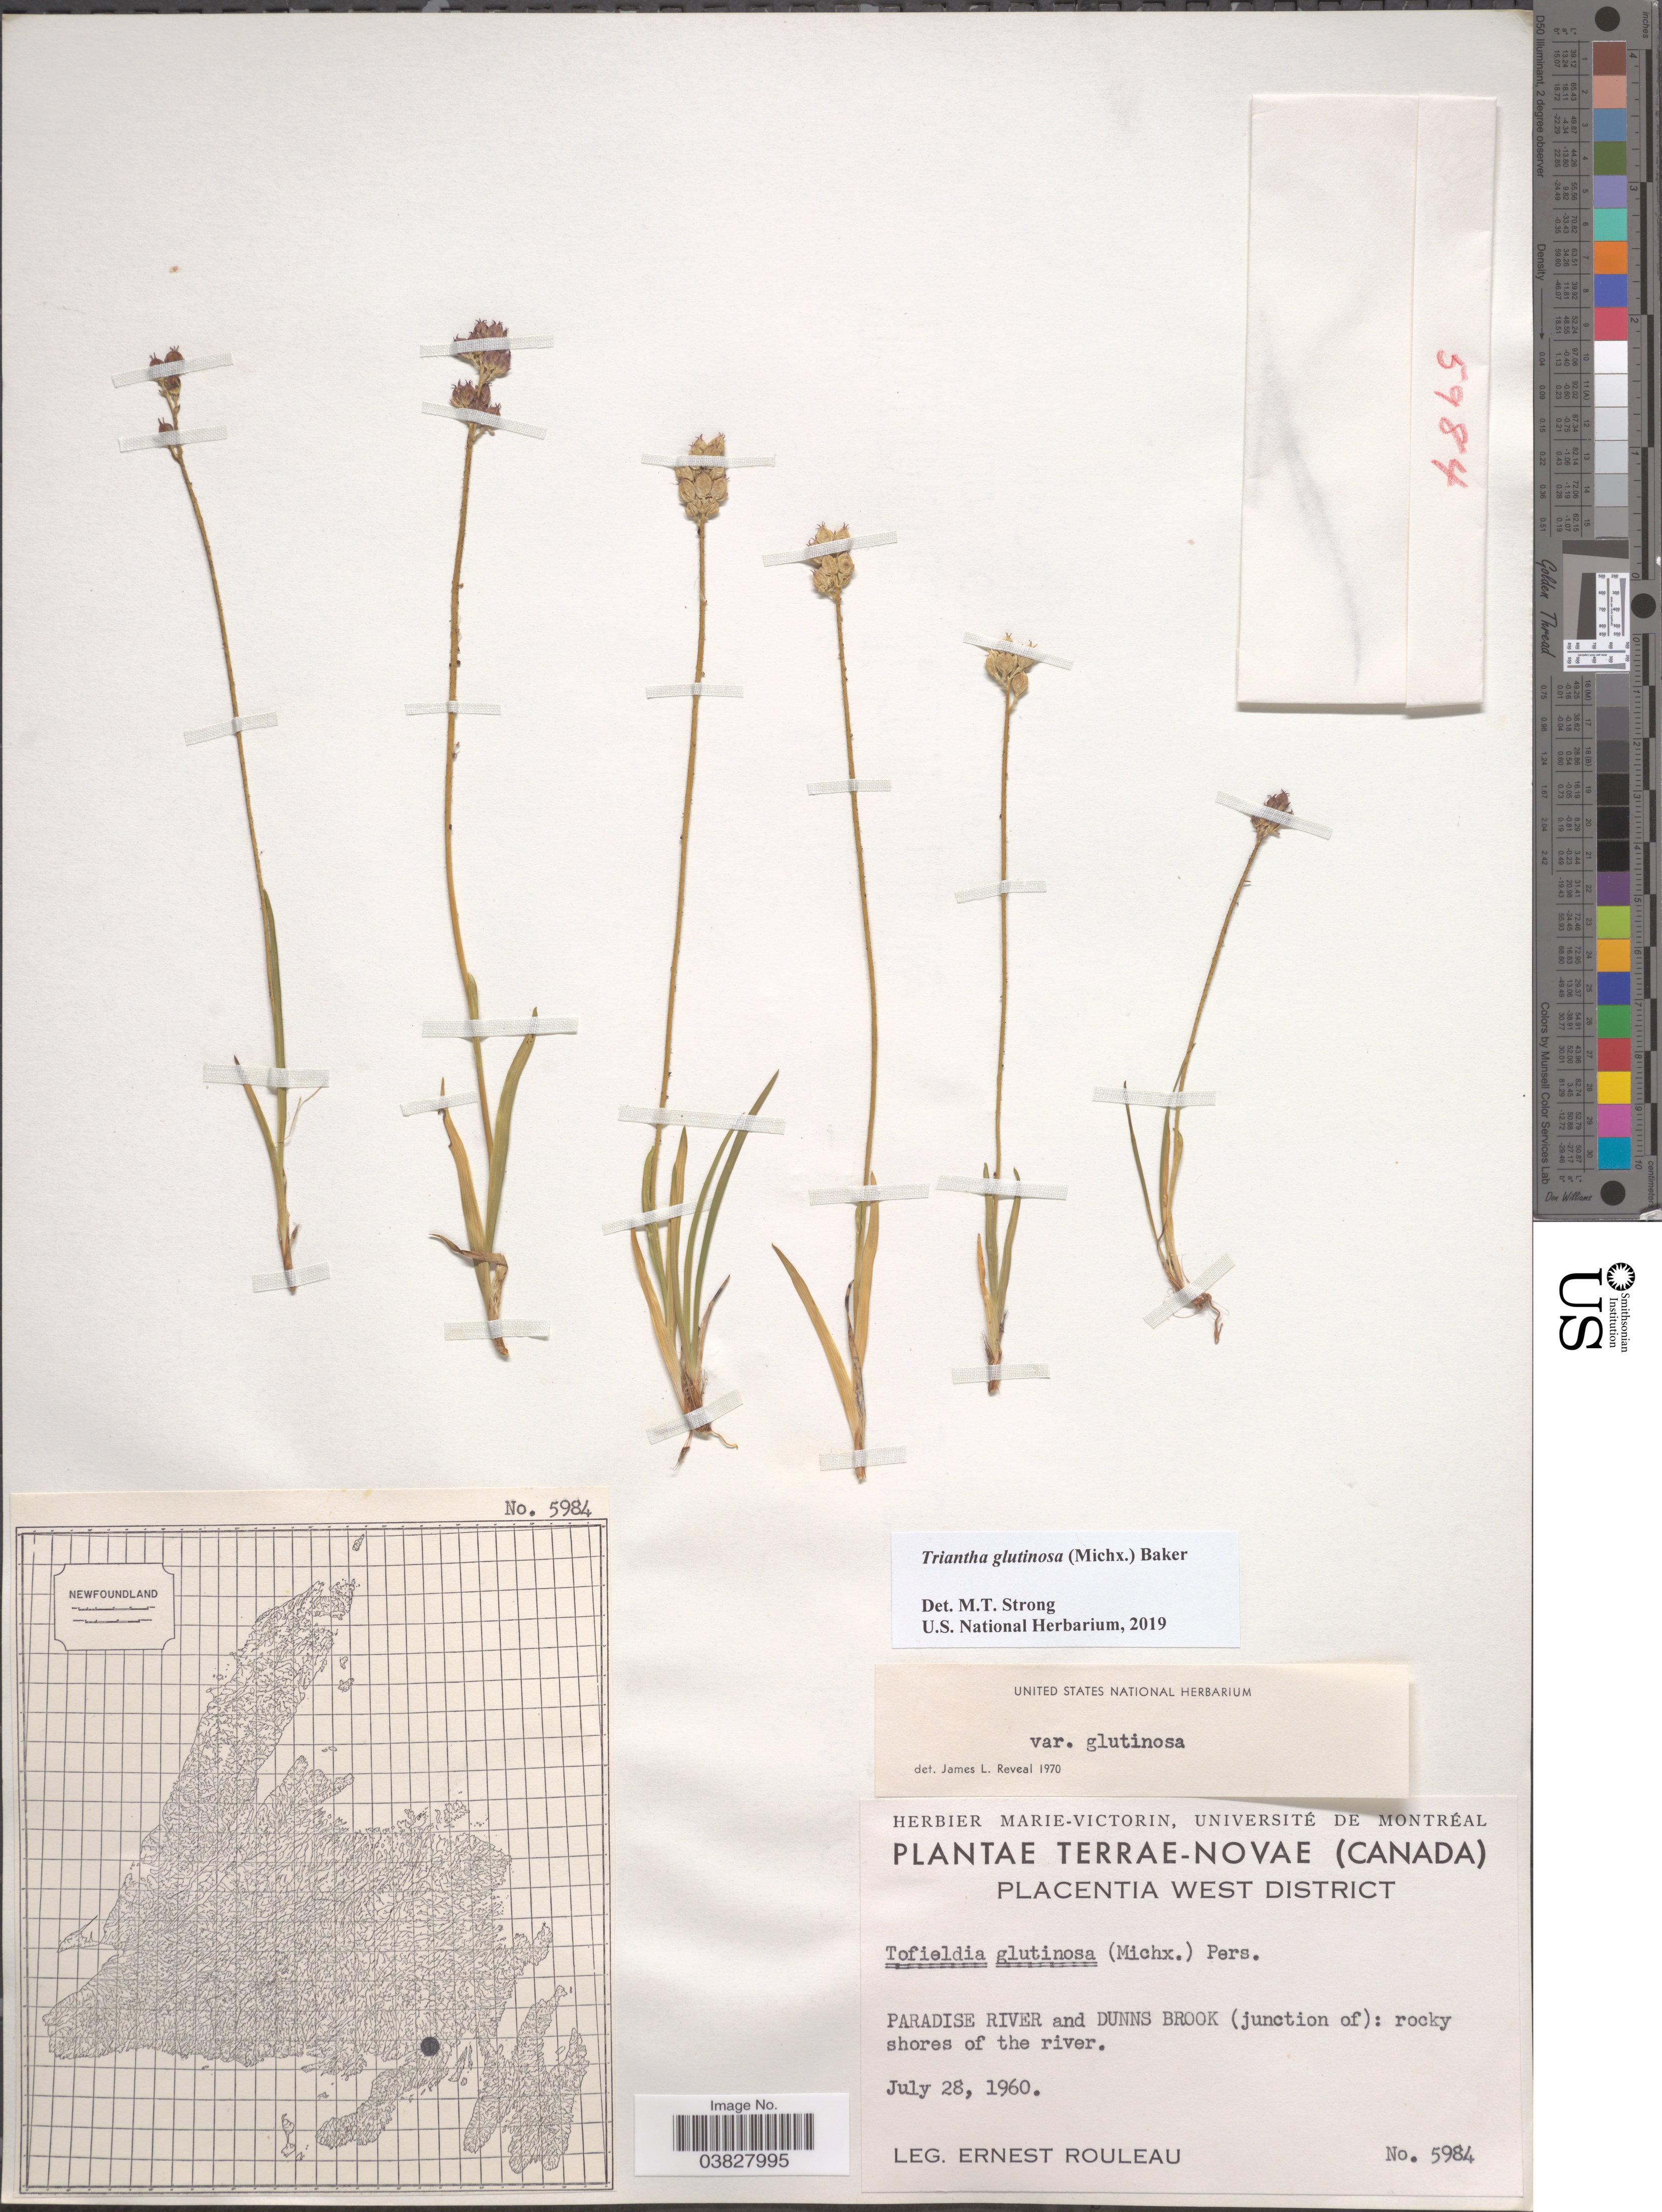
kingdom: Plantae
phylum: Tracheophyta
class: Liliopsida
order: Alismatales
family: Tofieldiaceae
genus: Triantha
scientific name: Triantha glutinosa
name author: (Michx.) Baker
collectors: J. Rouleau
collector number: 5984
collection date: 1960-07-28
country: Canada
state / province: Newfoundland and Labrador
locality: Terrae-Novae. Placentia West District. Paradise River and Dunns Brook (junction of): rocky shores of the river.